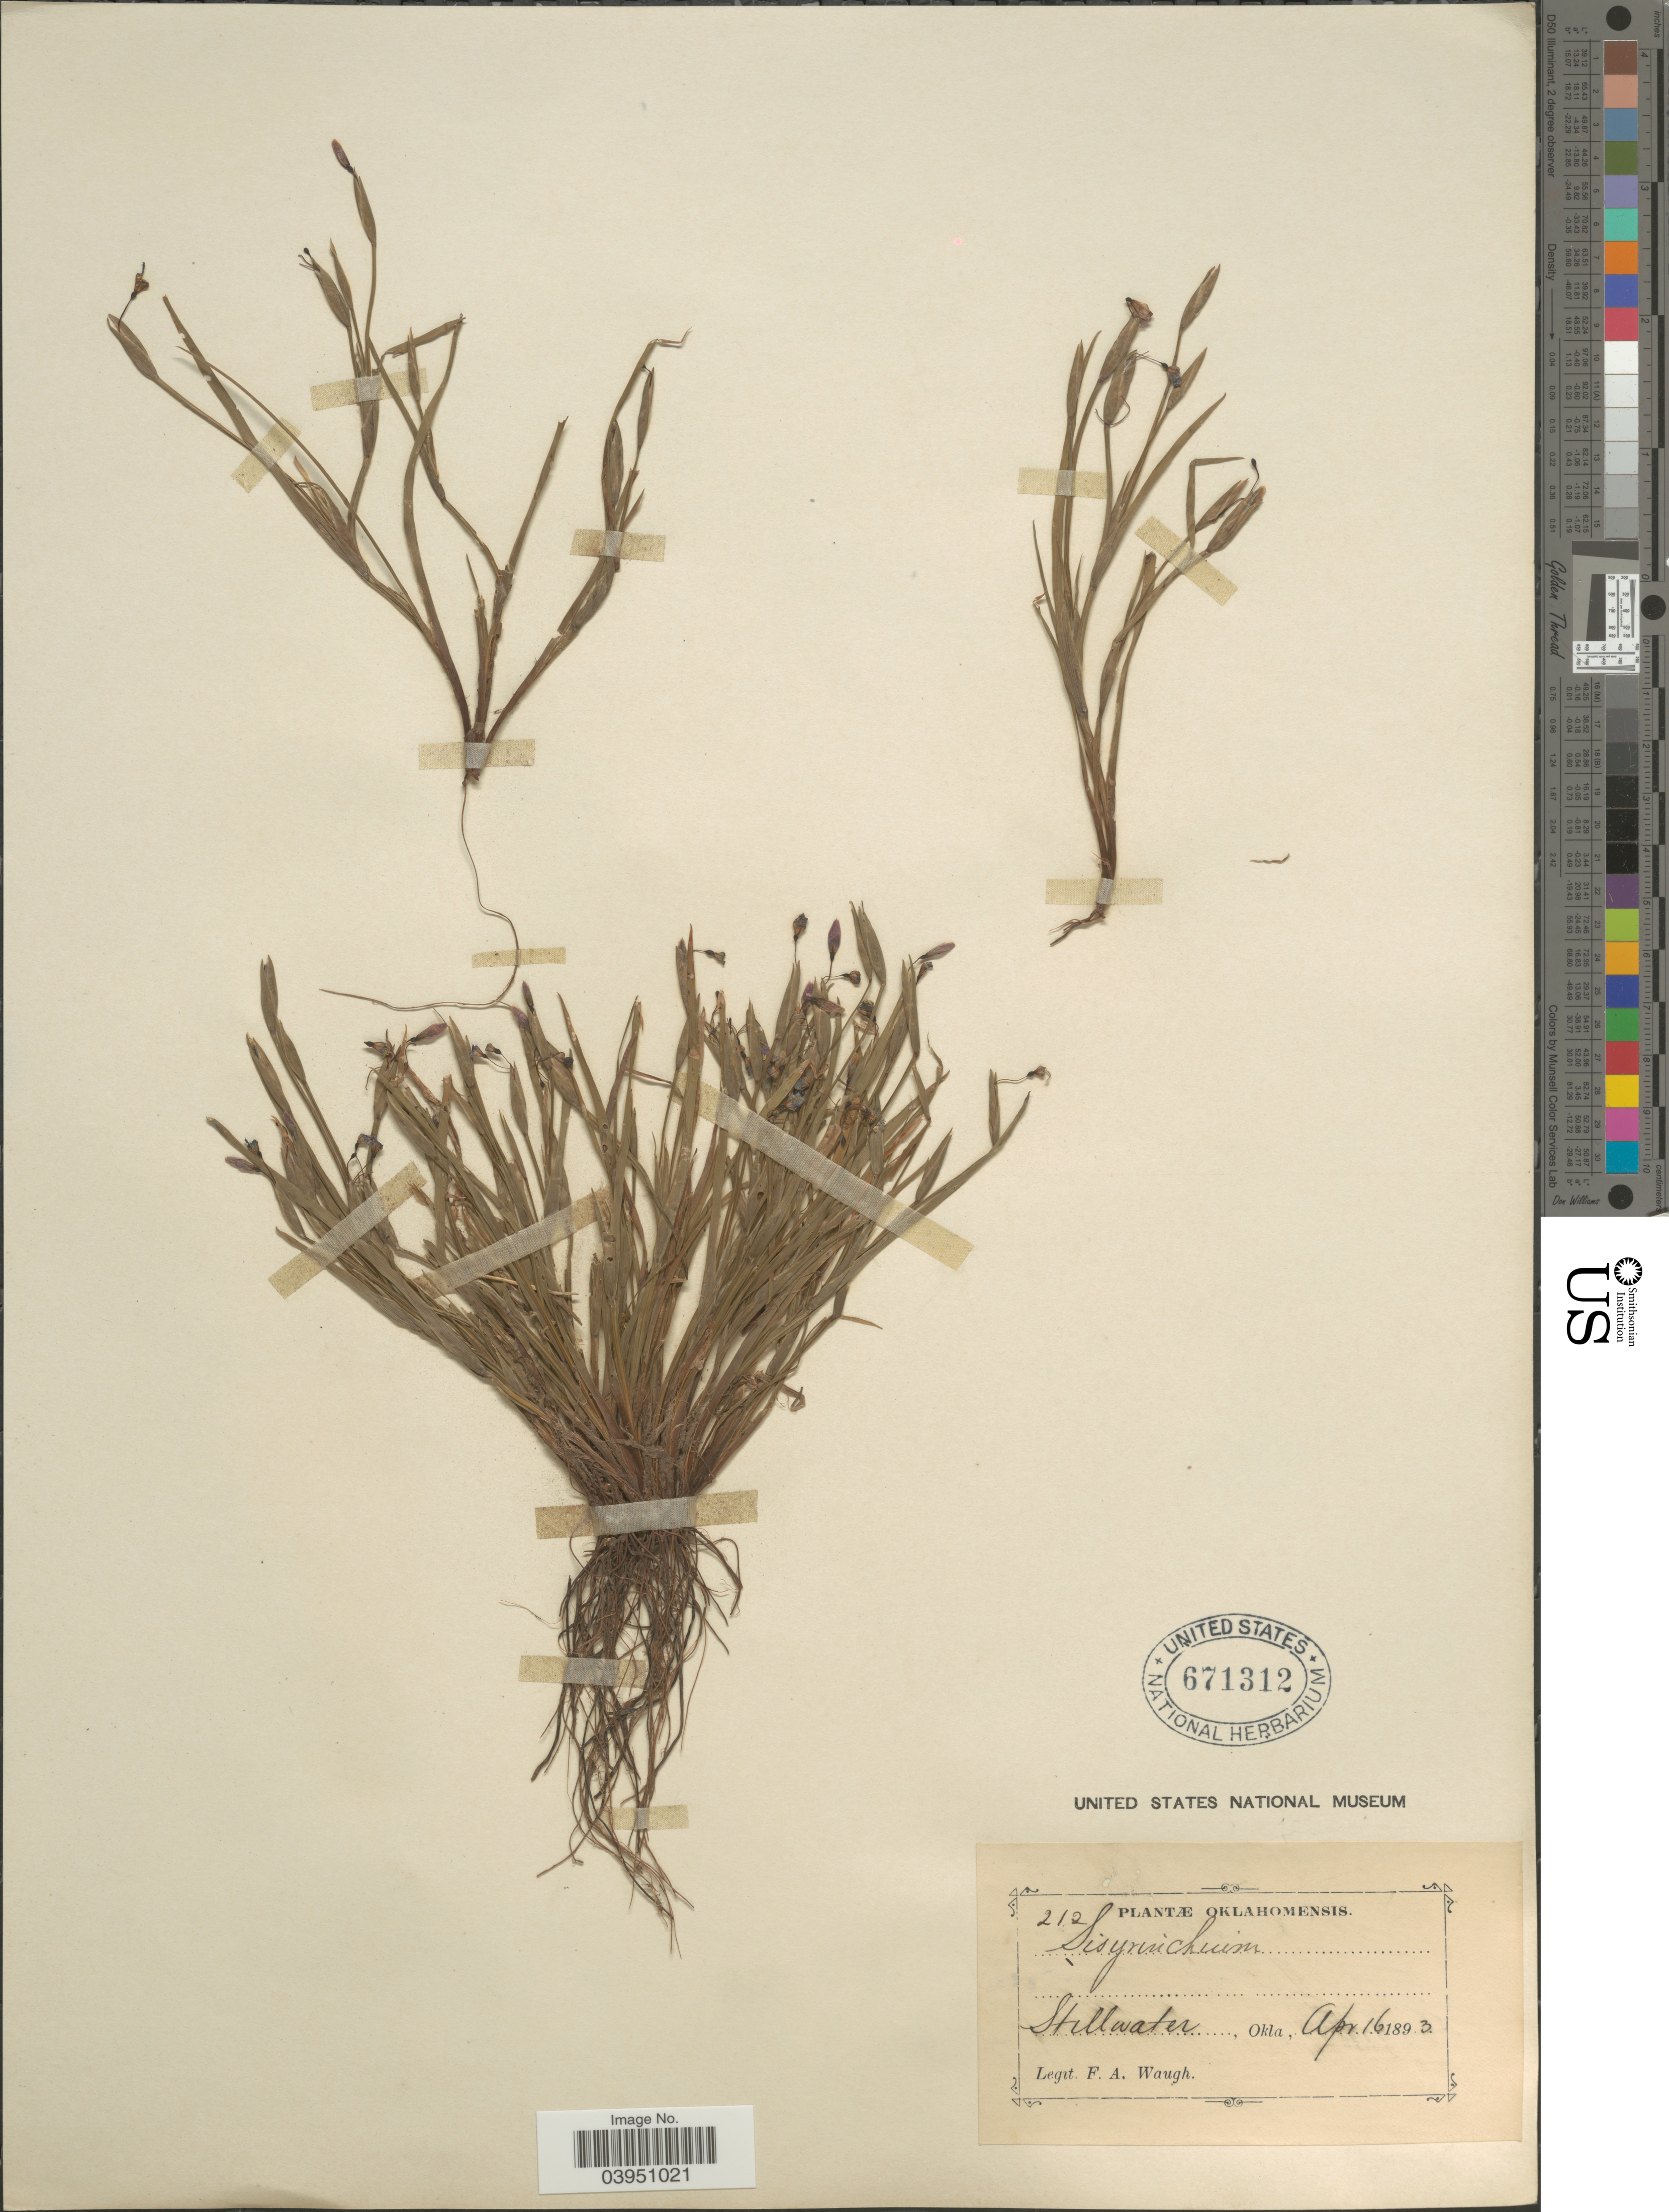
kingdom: Plantae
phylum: Tracheophyta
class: Liliopsida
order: Asparagales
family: Iridaceae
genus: Sisyrinchium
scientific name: Sisyrinchium furcatum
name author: E.P. Bicknell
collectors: F. Waugh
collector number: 212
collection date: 1893-04-16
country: United States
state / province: Oklahoma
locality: Stillwater.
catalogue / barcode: US 671312